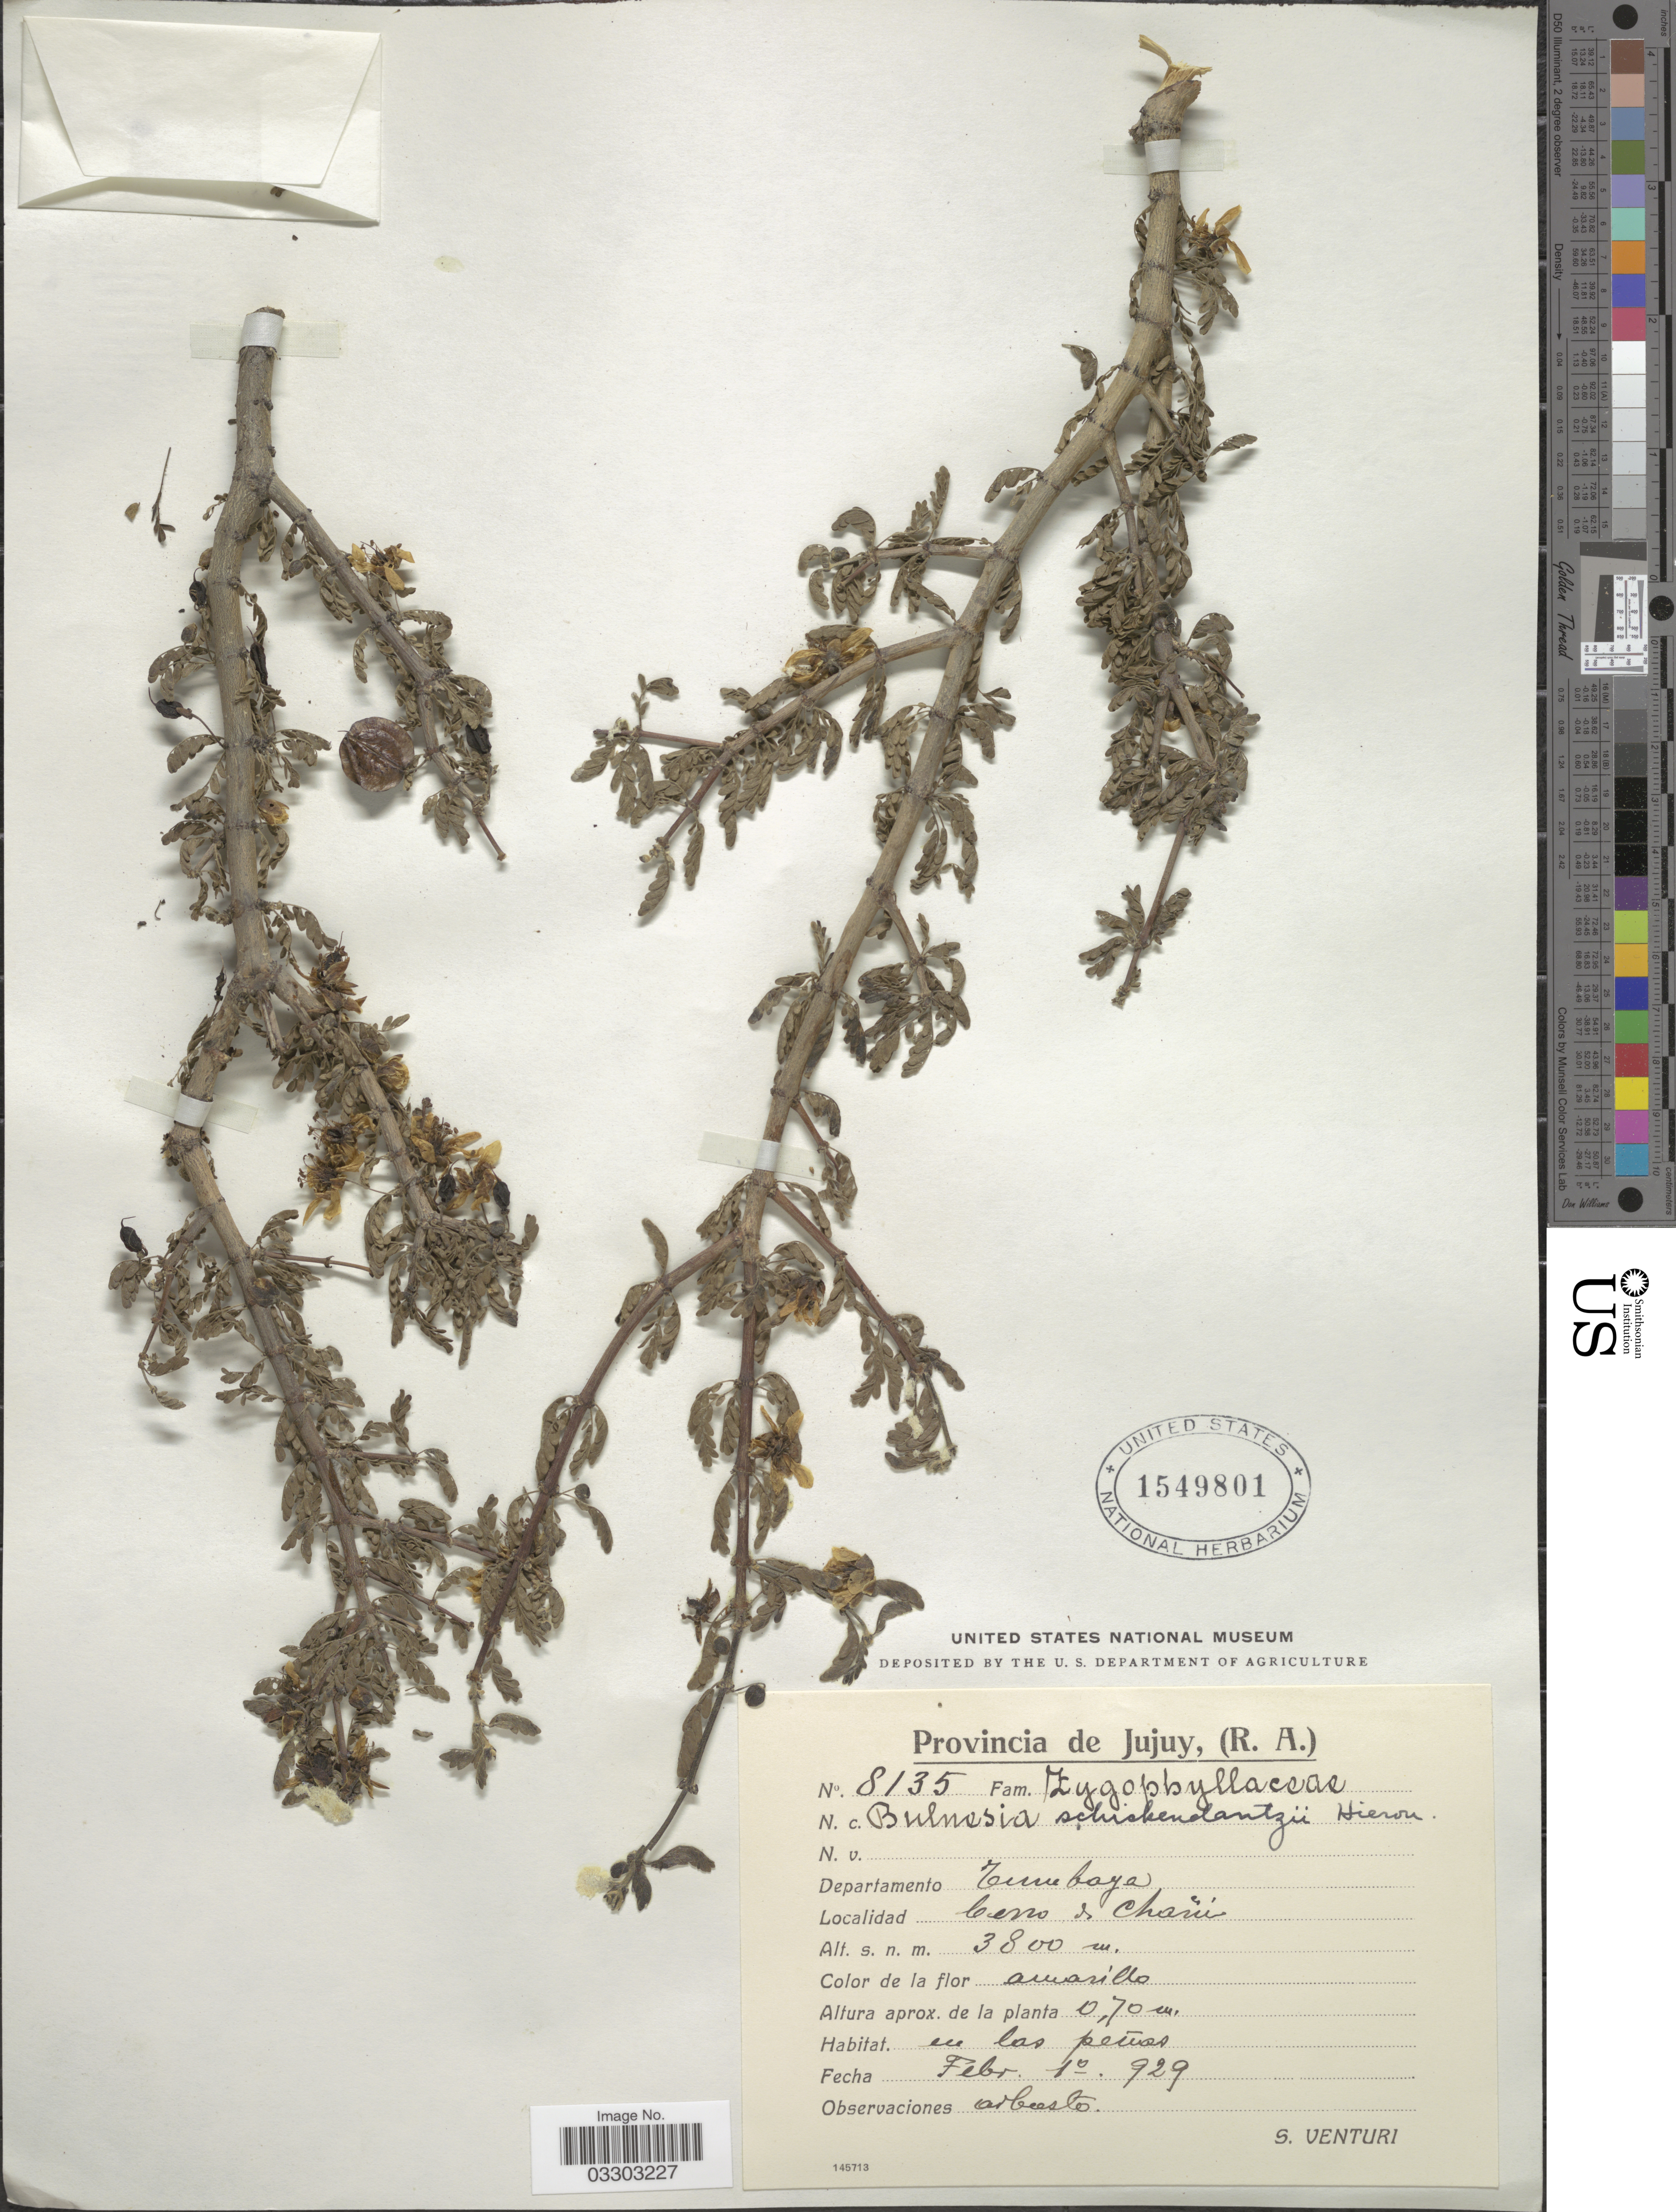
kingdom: Plantae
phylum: Tracheophyta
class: Magnoliopsida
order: Zygophyllales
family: Zygophyllaceae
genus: Bulnesia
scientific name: Bulnesia schichendanzii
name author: Hieron. ex Griseb.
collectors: S. Venturi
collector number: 8135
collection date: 1929-02-01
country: Argentina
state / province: Jujuy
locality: Departamento Tumbaya. Cerro de Campo.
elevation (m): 3800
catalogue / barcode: US 1549801